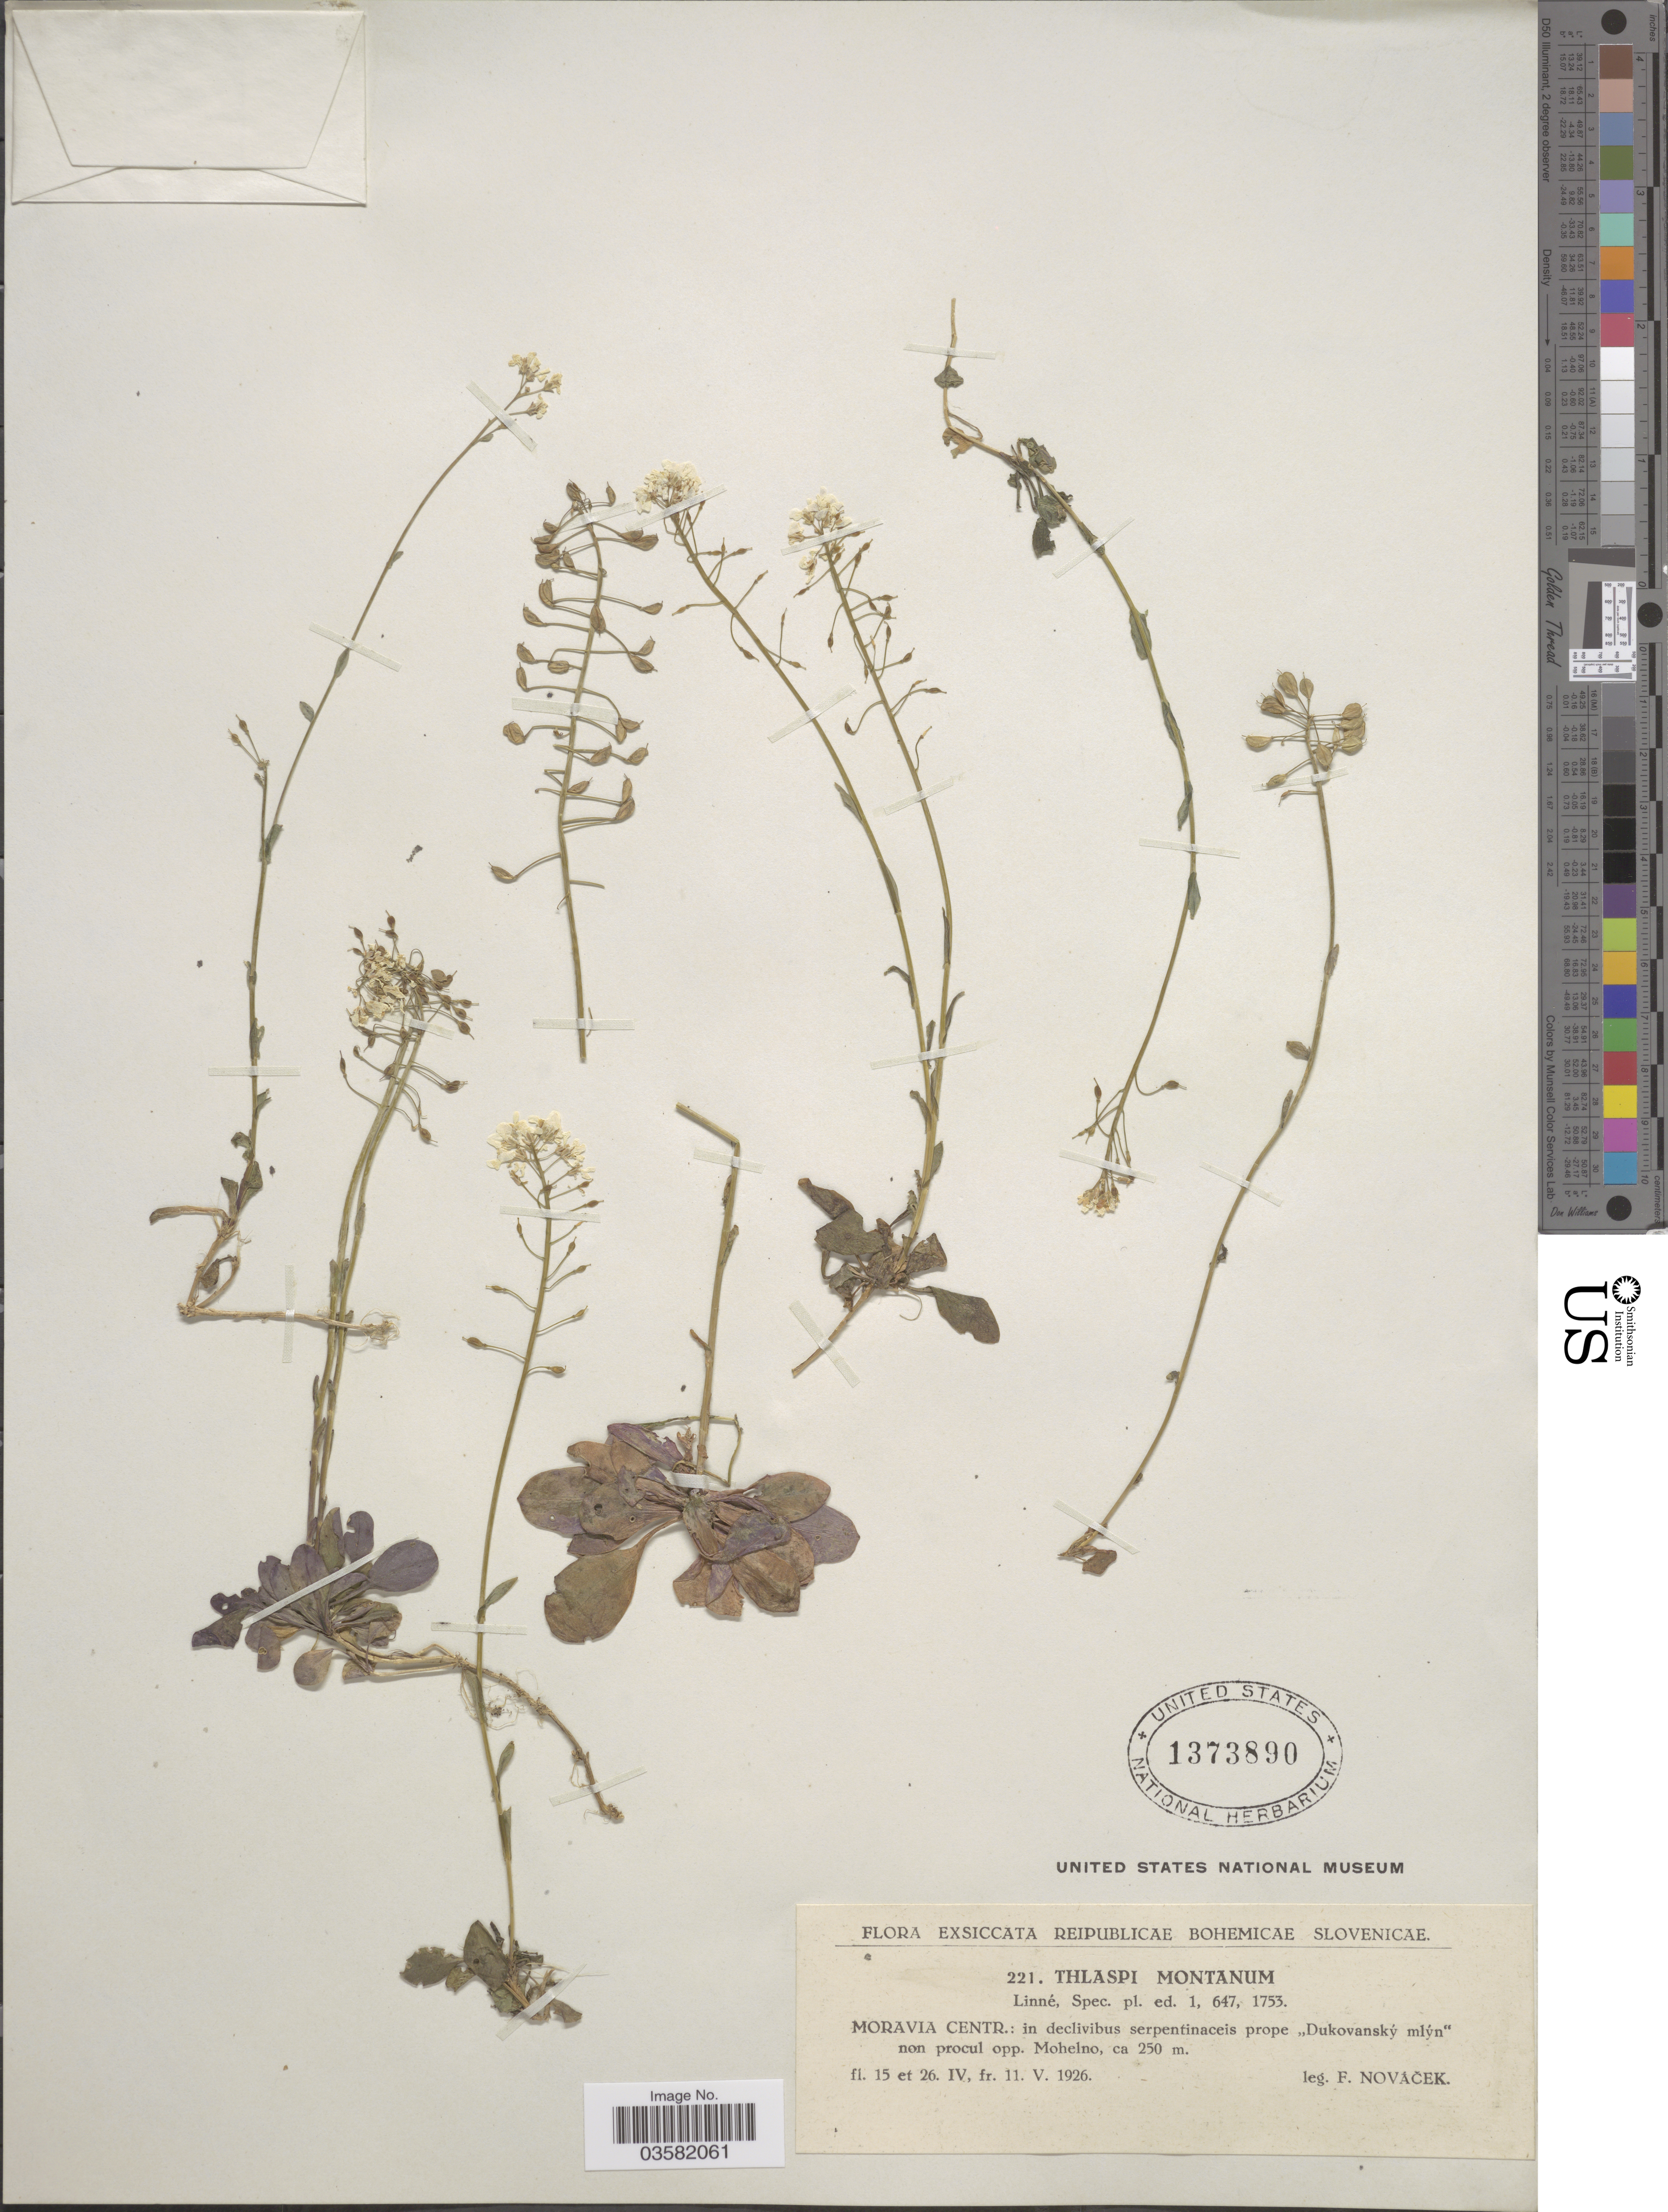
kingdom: Plantae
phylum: Tracheophyta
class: Magnoliopsida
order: Brassicales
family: Brassicaceae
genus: Thlaspi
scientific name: Thlaspi montanum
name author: L.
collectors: F. Novacek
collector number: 221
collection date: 1926-04-15/1926-05-11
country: Czechia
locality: Reipublicae Bohemicae Slovenicae. Moravia Centr.: in declivibus serpentinaceis prope "Dukovanský mlýn" non procul opp. Mohelno.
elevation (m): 250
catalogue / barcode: US 1373890